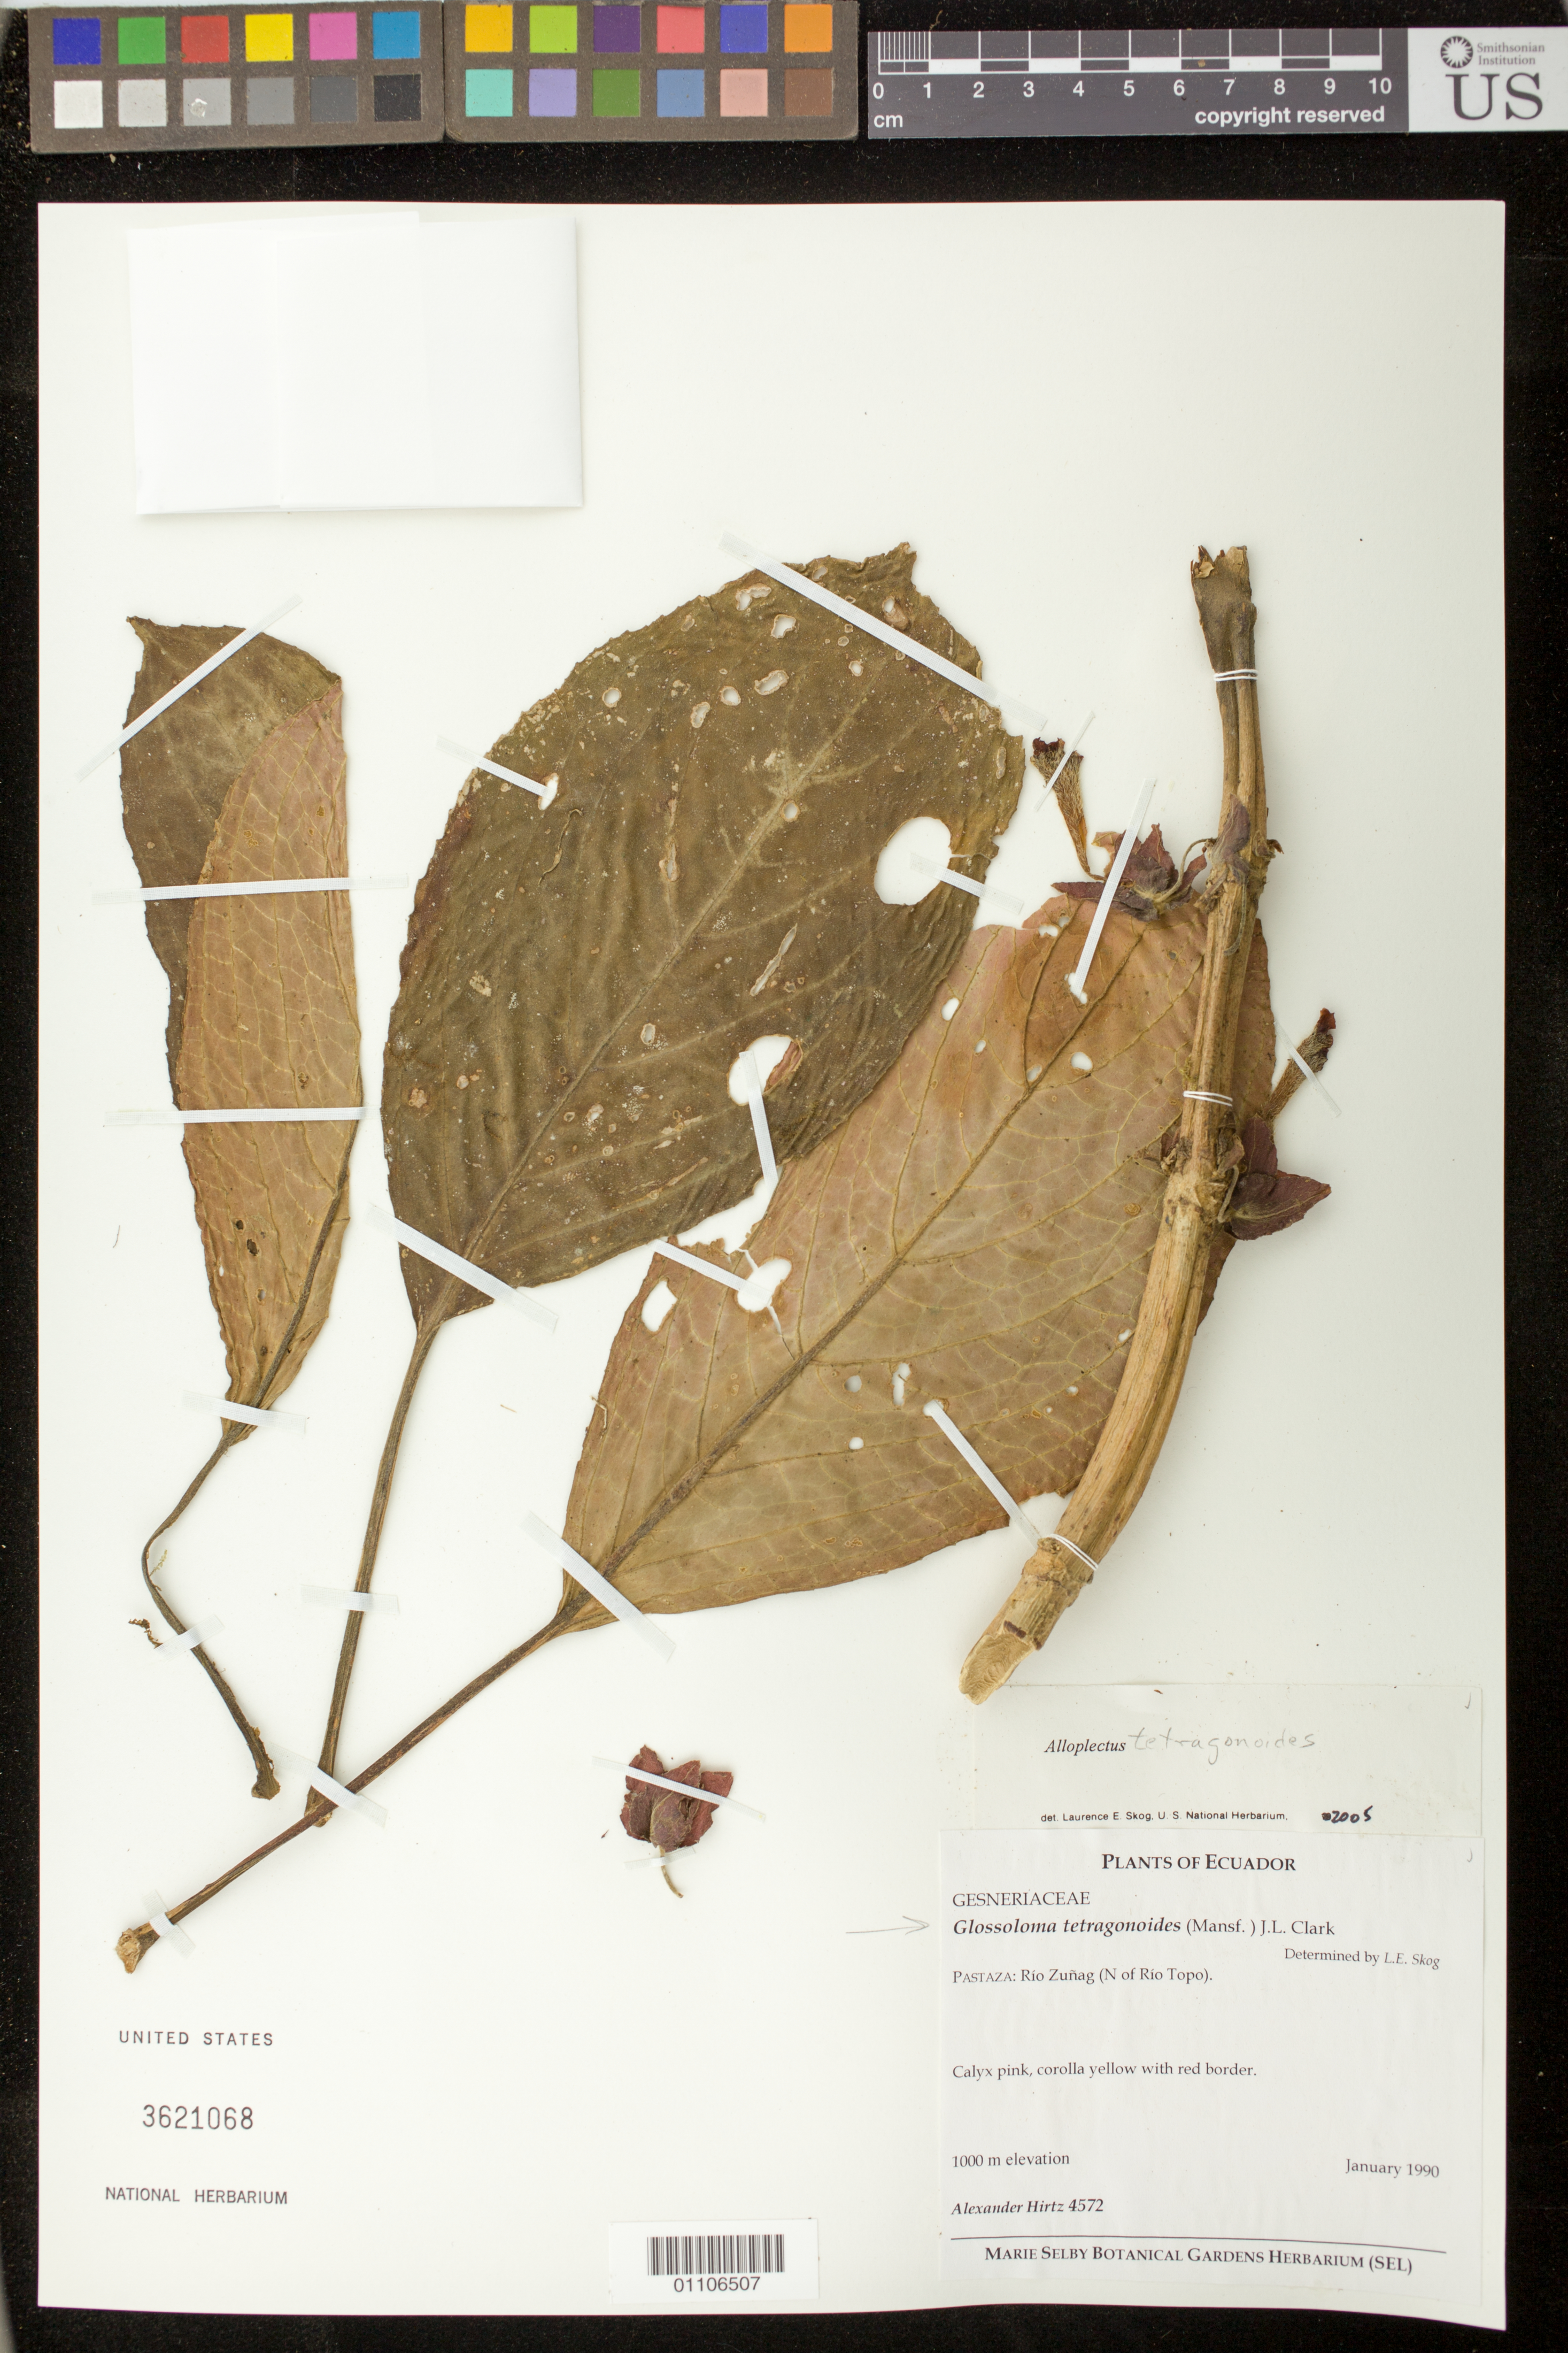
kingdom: Plantae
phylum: Tracheophyta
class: Magnoliopsida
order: Lamiales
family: Gesneriaceae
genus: Glossoloma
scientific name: Glossoloma tetragonoides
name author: (Mansf.) J.L. Clark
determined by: Skog, Laurence E.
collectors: A. Hirtz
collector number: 4572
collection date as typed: Jan 1990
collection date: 1990-01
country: Ecuador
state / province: Pastaza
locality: Pastaza: Rio Zuñag (N of Rio Topo)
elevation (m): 1000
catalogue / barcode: US 3621068